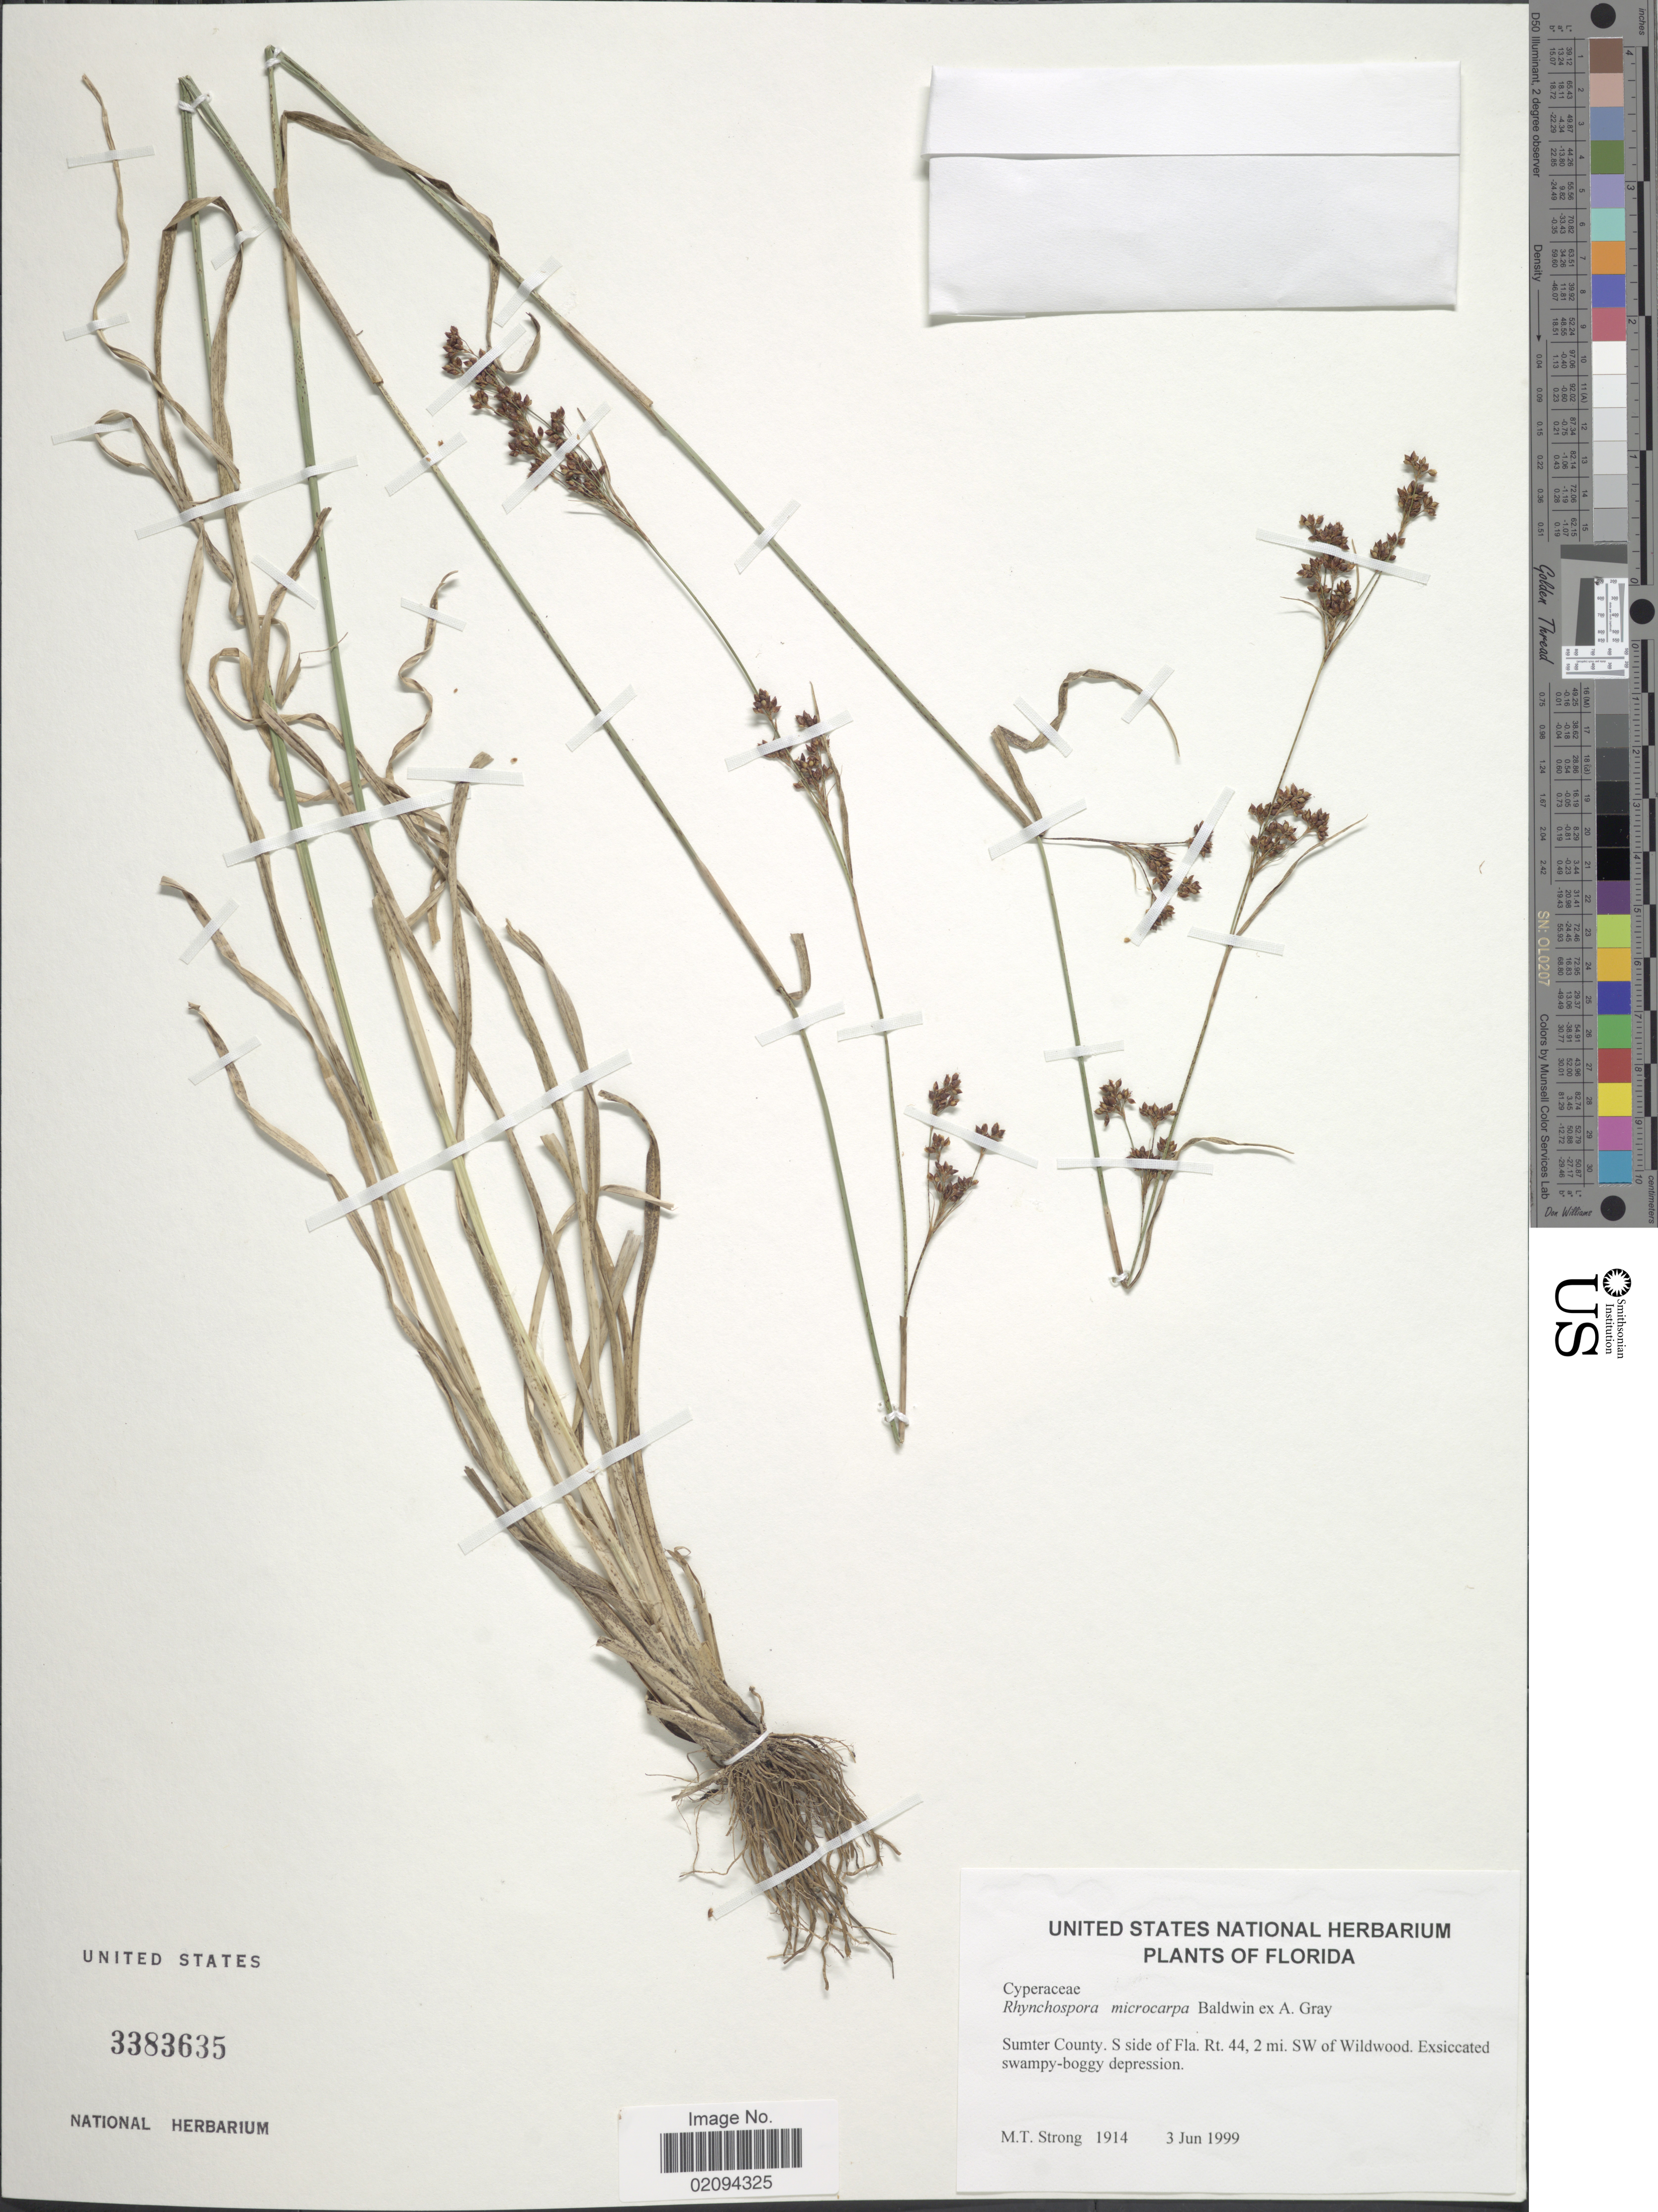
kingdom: Plantae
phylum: Tracheophyta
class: Liliopsida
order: Poales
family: Cyperaceae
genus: Rhynchospora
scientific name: Rhynchospora microcarpa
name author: Baldwin ex A. Gray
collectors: M. T. Strong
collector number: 1914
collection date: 1999-06-03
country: United States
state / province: Florida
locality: Sumter County: S side of Fla. Rt. 44, 2 mi. SW of Wildwood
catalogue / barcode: US 3383635